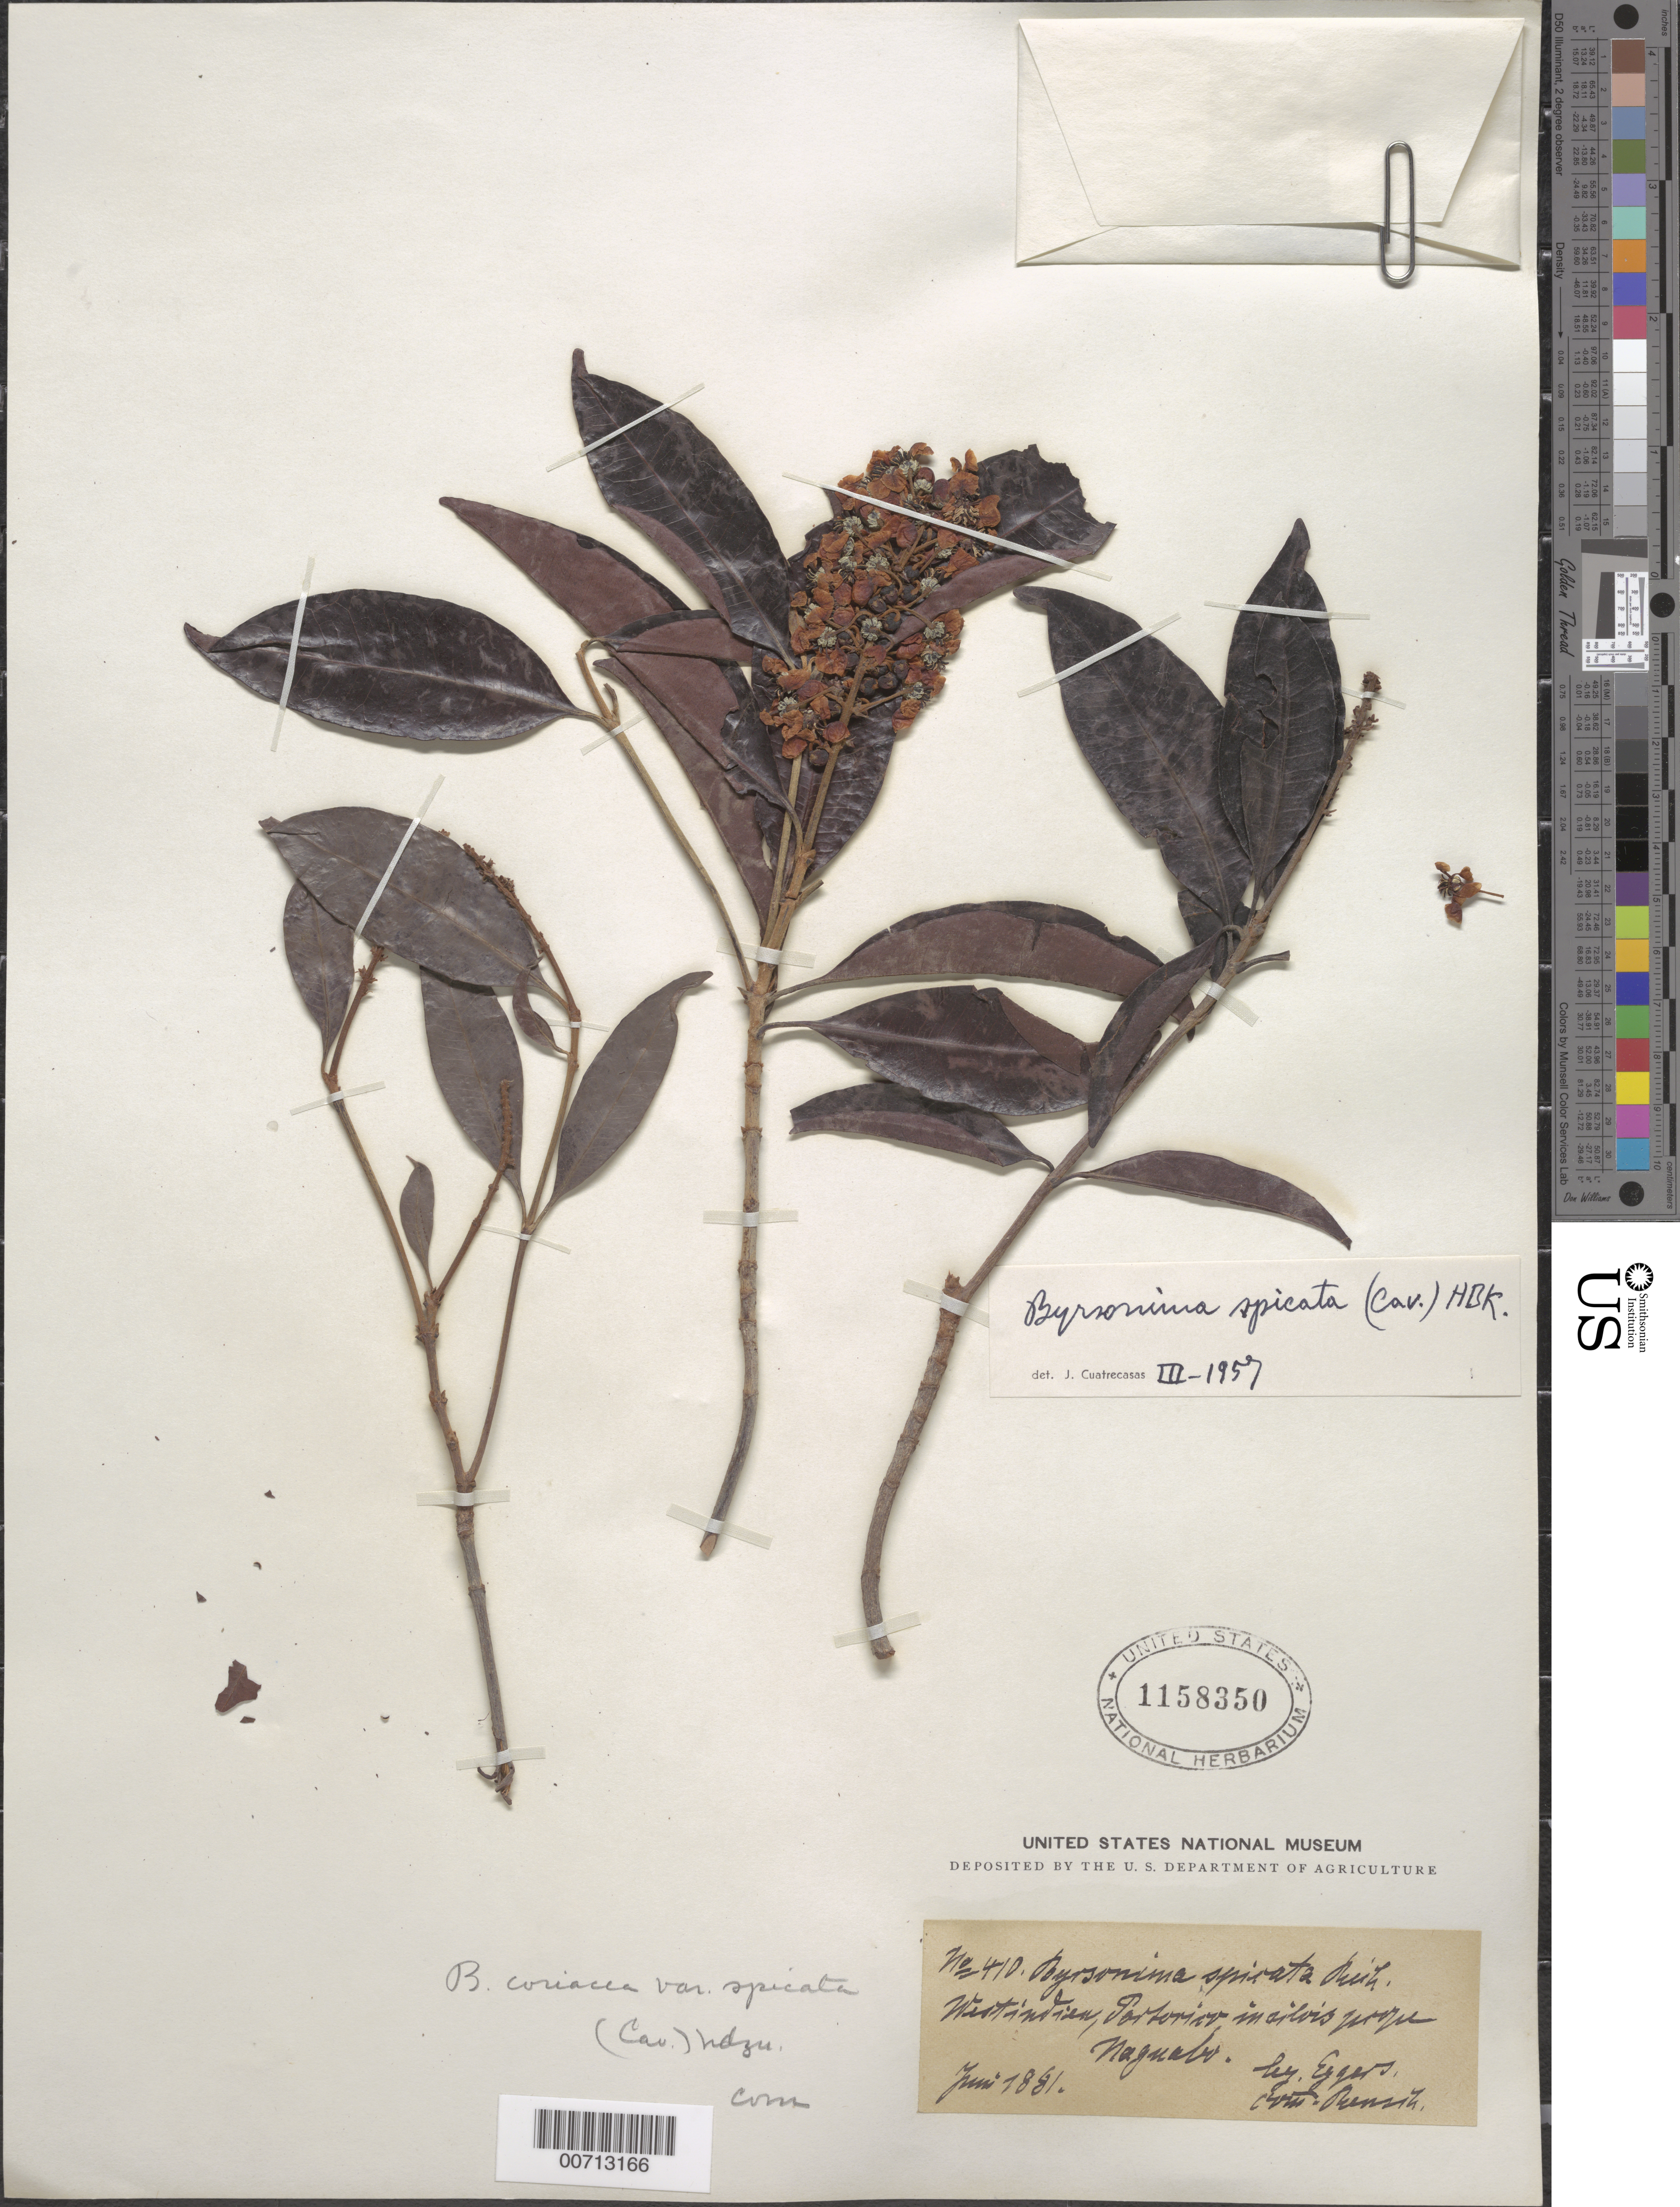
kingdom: Plantae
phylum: Tracheophyta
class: Magnoliopsida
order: Malpighiales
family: Malpighiaceae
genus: Byrsonima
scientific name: Byrsonima spicata (Cav.) DC.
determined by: Cuatrecasas, J.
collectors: H. F. A. von Eggers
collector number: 410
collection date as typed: Jun 1881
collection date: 1881-06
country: Puerto Rico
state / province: Naguabo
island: Greater Antilles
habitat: In sylvis prope Naguabo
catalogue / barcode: US 1158350